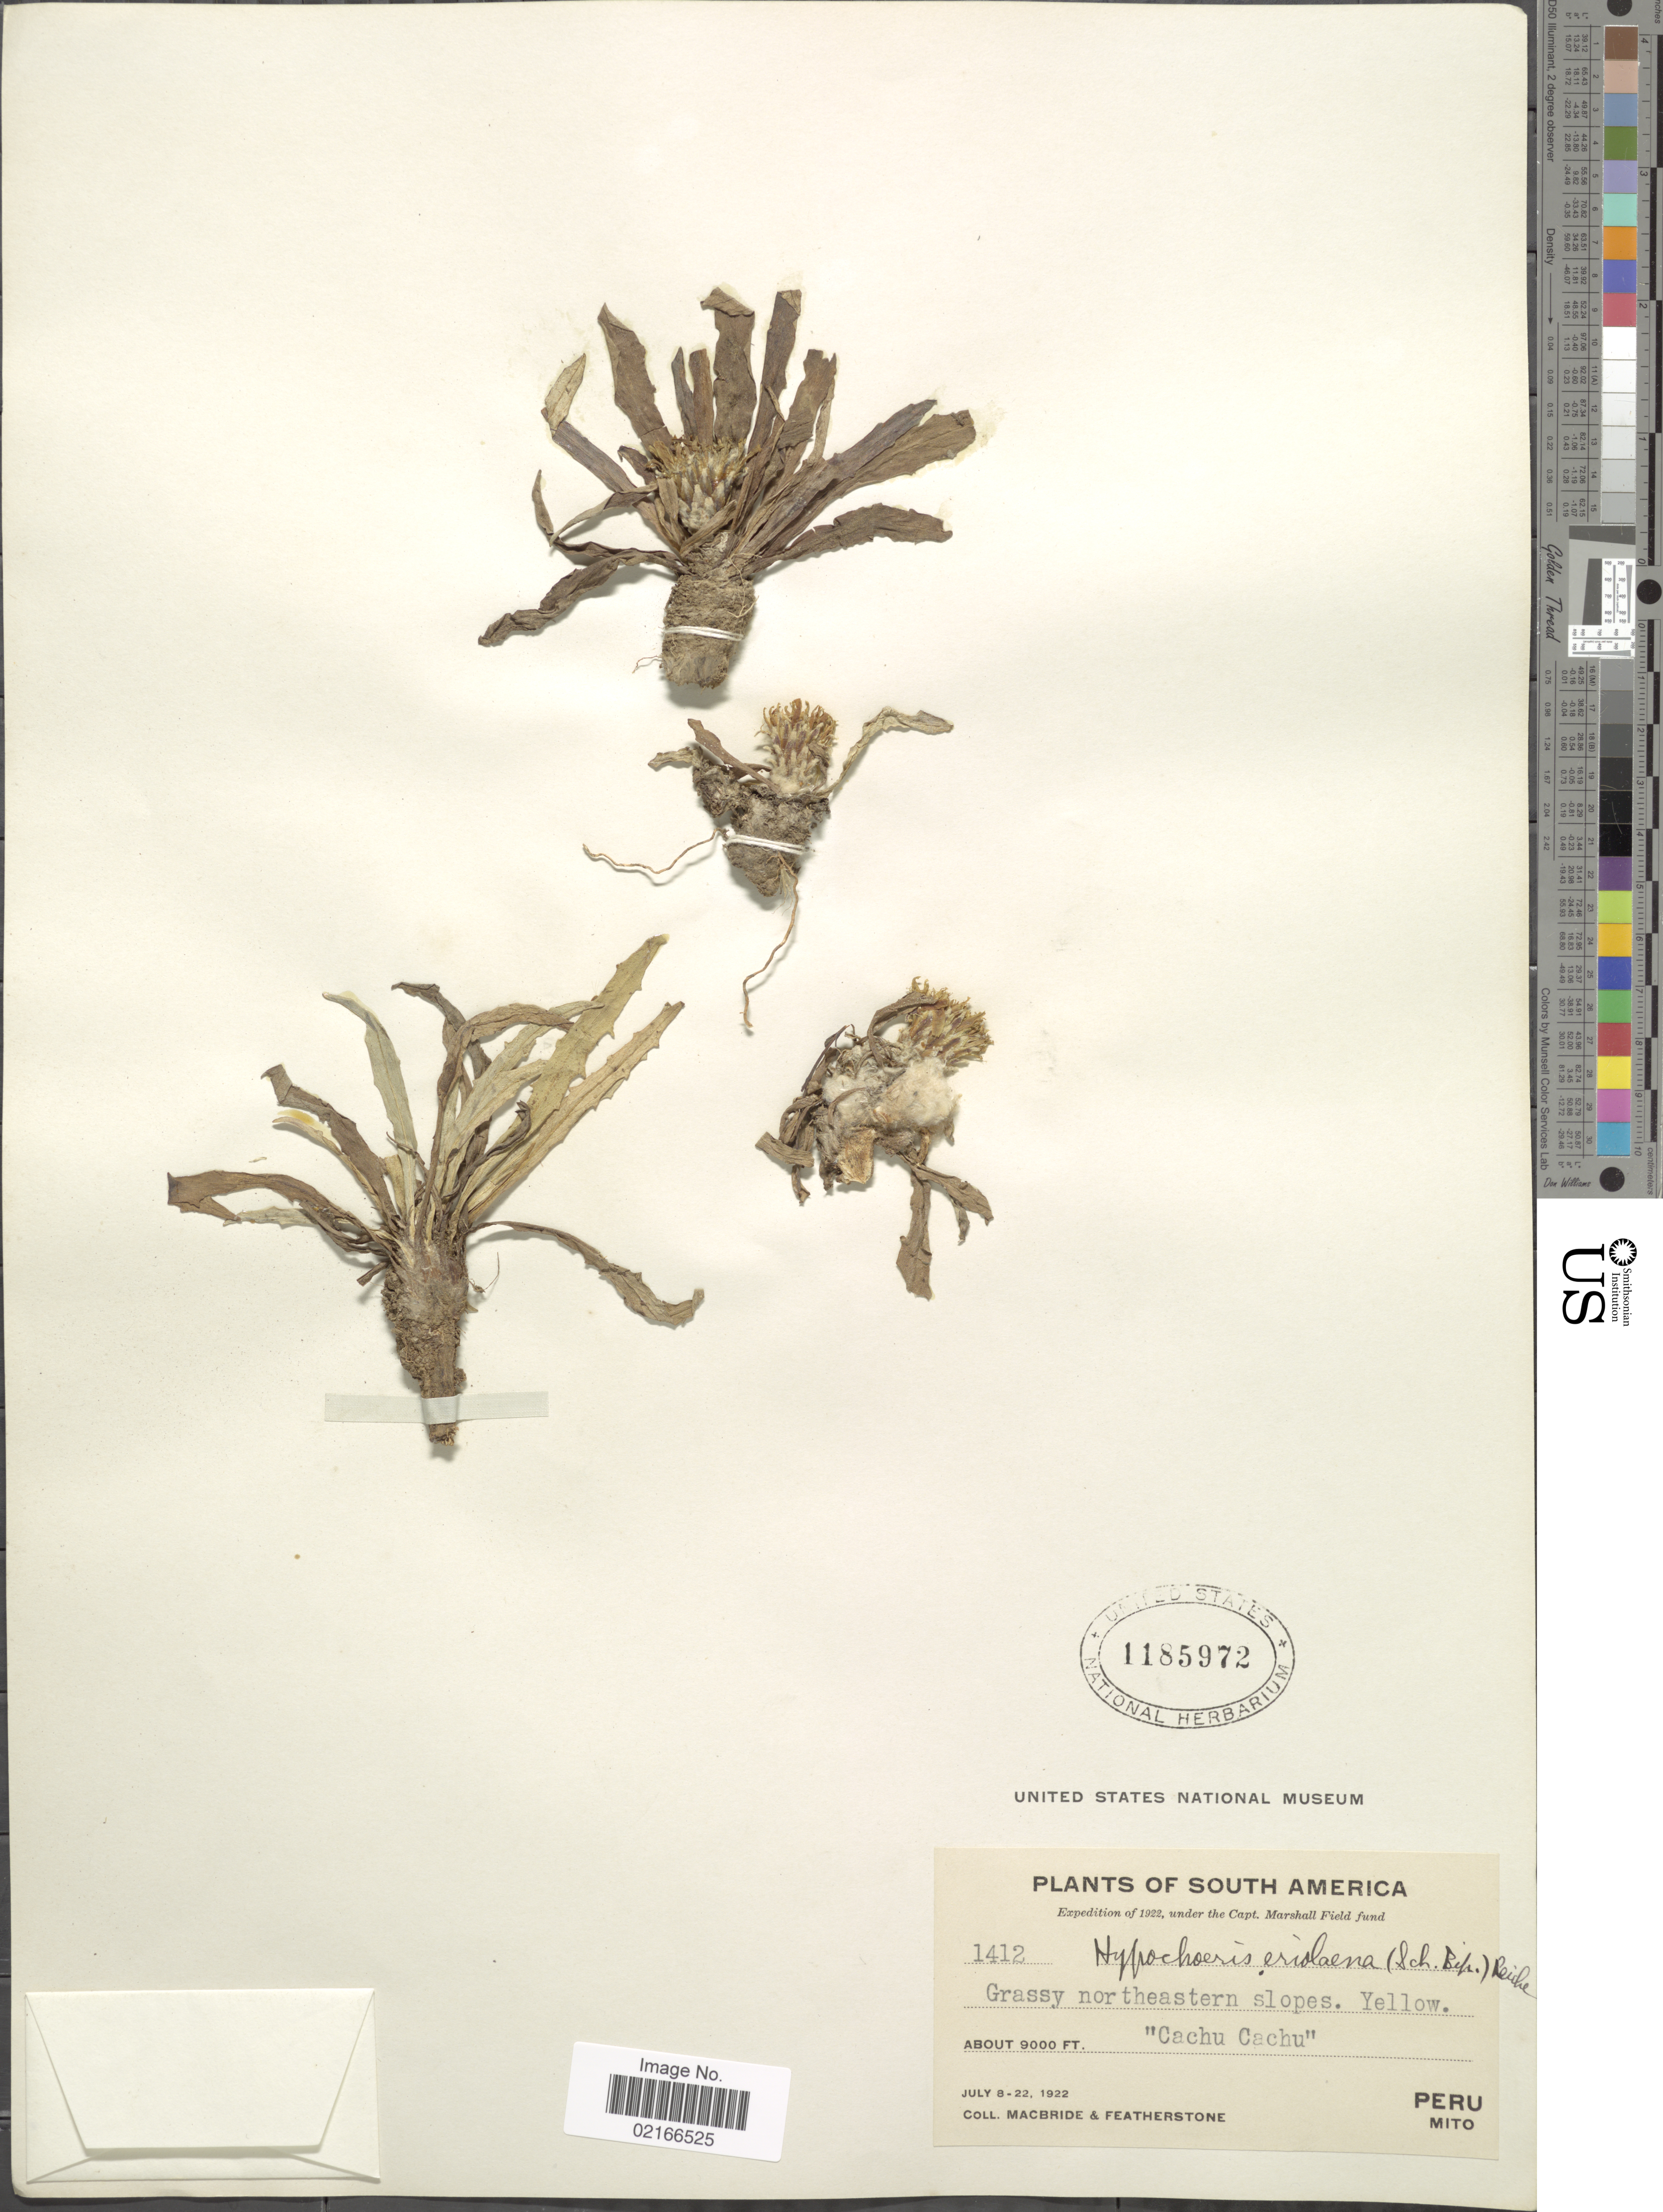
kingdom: Plantae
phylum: Tracheophyta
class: Magnoliopsida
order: Asterales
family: Asteraceae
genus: Hypochaeris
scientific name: Hypochaeris eriolaena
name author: (Sch. Bip.) Reiche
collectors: Macbride, -- & -. Featherstone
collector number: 1412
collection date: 1922-07-08/1922-07-22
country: Peru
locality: Mito "Cachu Cachu"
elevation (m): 2743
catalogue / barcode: US 1185972